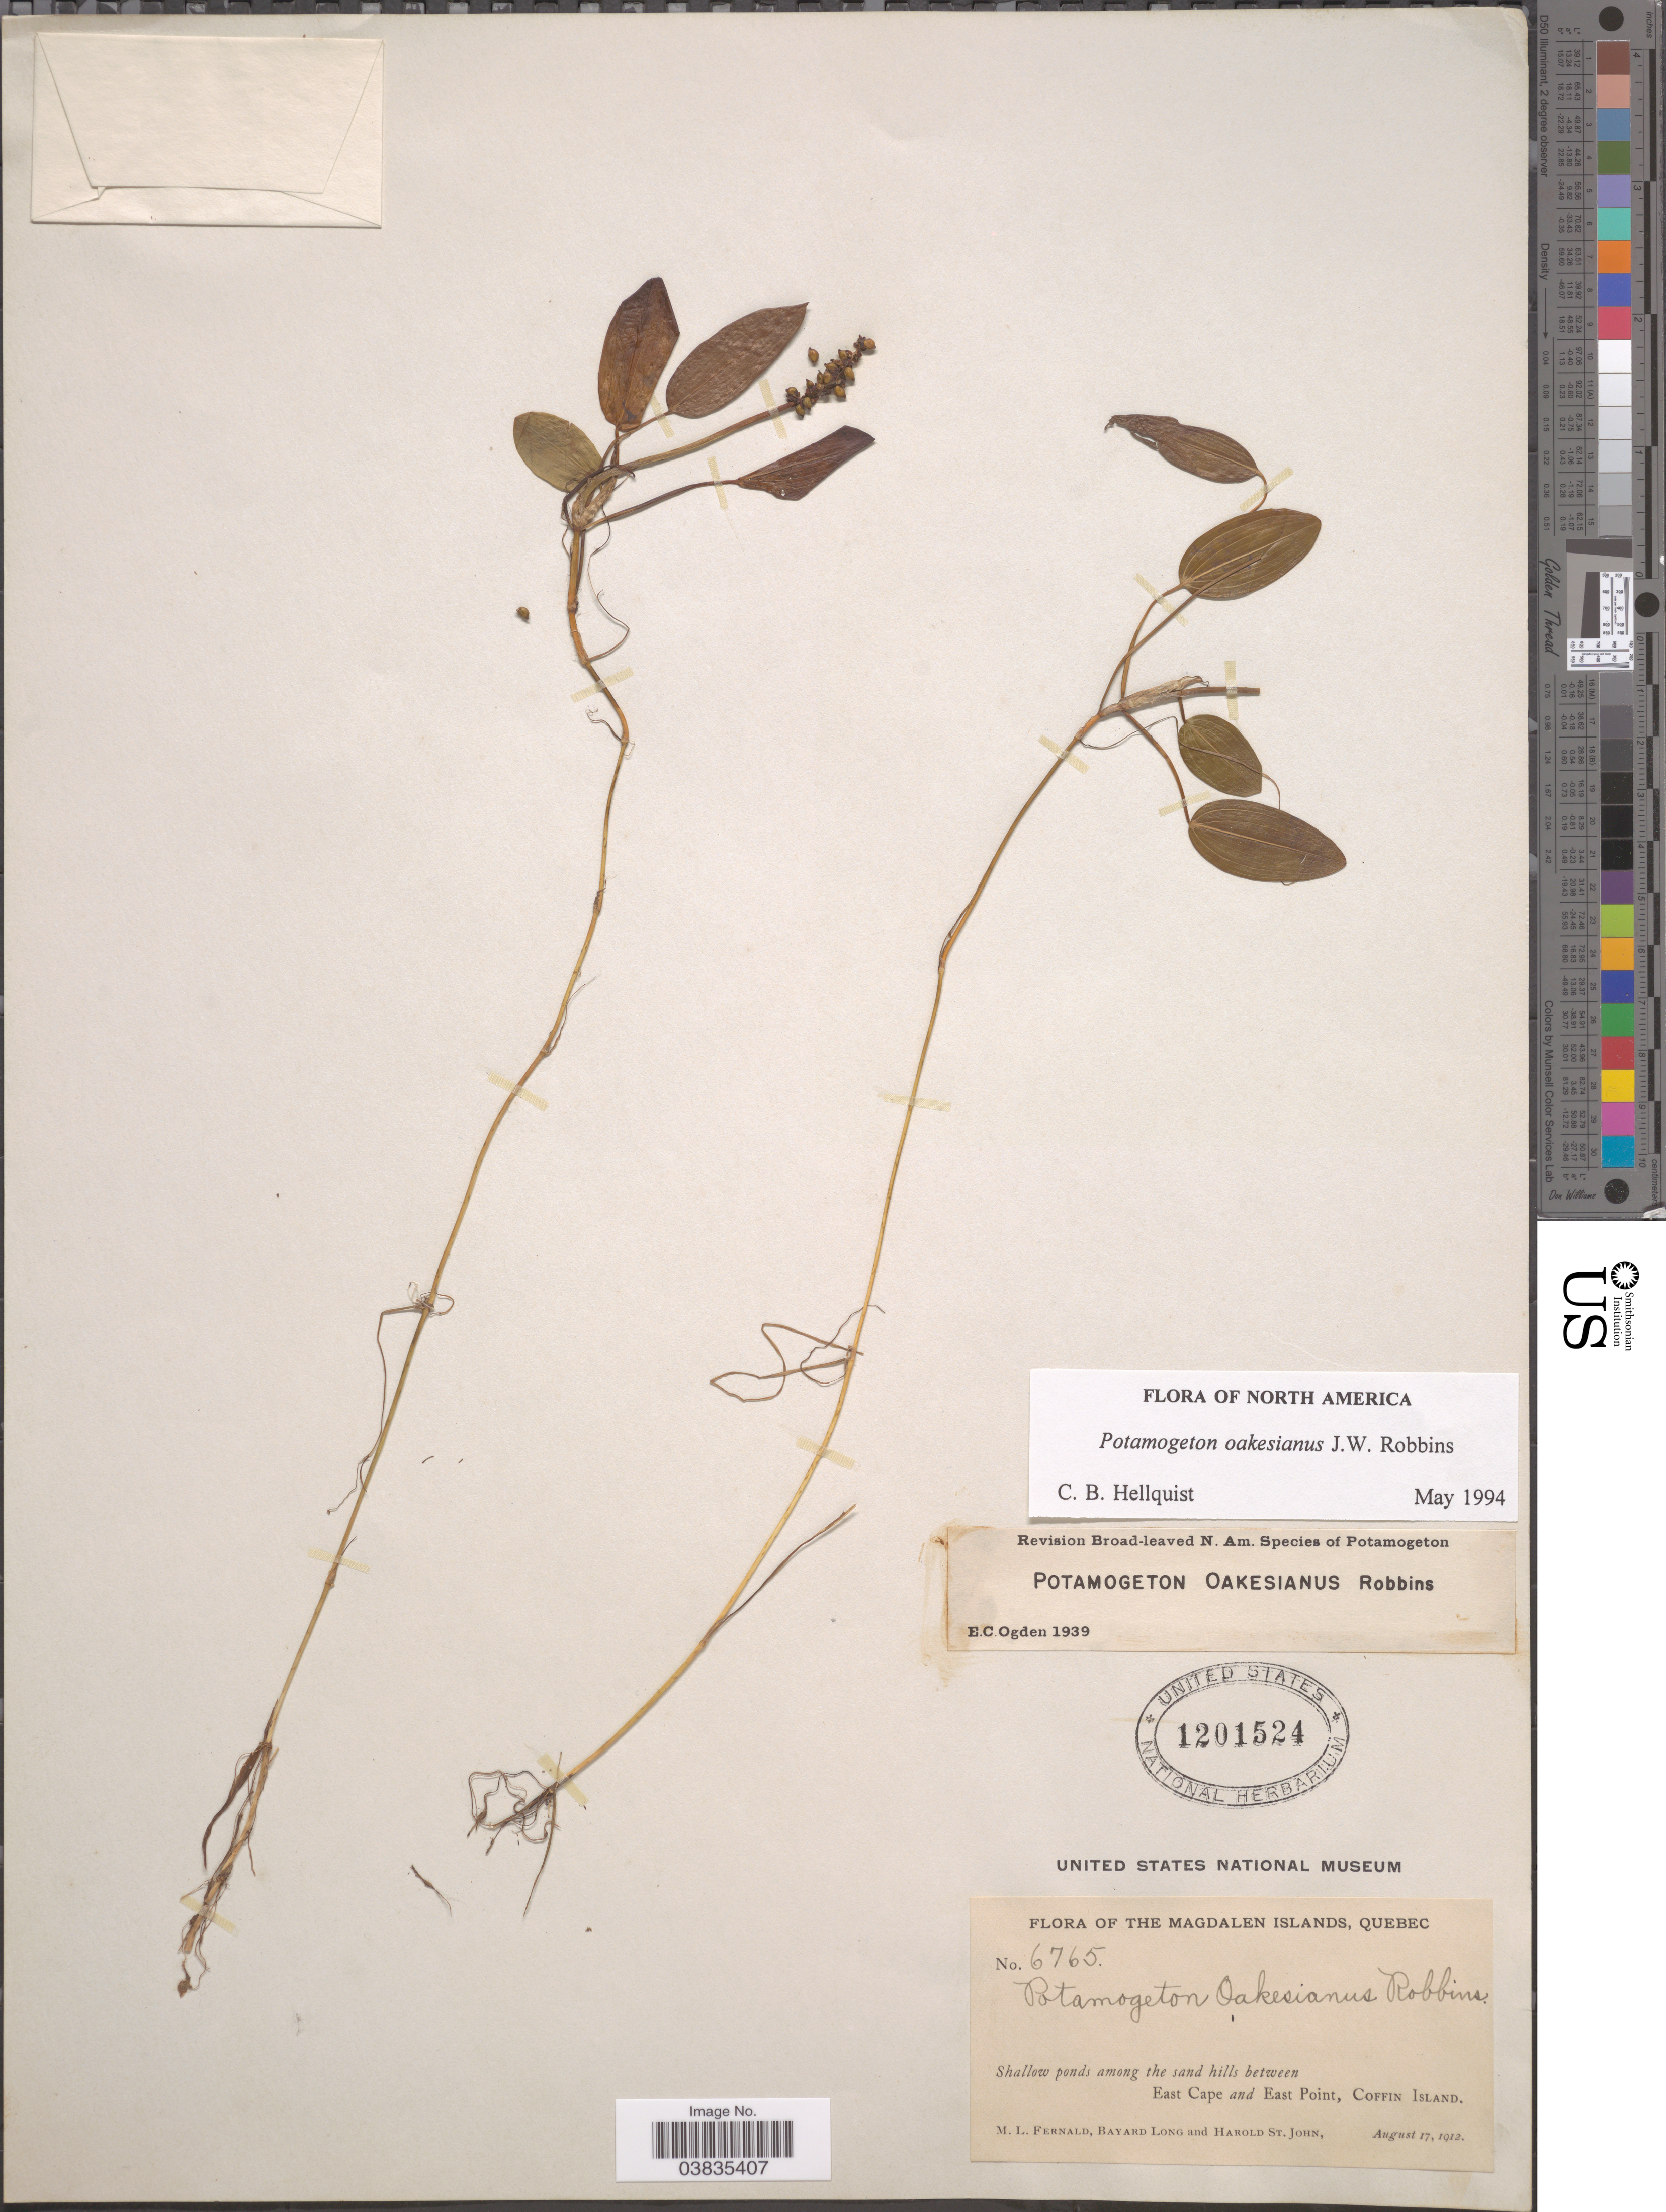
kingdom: Plantae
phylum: Tracheophyta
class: Liliopsida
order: Alismatales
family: Potamogetonaceae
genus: Potamogeton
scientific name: Potamogeton oakesianus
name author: J.W. Robbins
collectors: M. L. Fernald, B. Long & H. St. John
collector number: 6765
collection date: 1912-08-17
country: Canada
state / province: Quebec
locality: Magdalen Islands. East Cape and East Point, Coffin Island.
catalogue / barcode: US 1201524